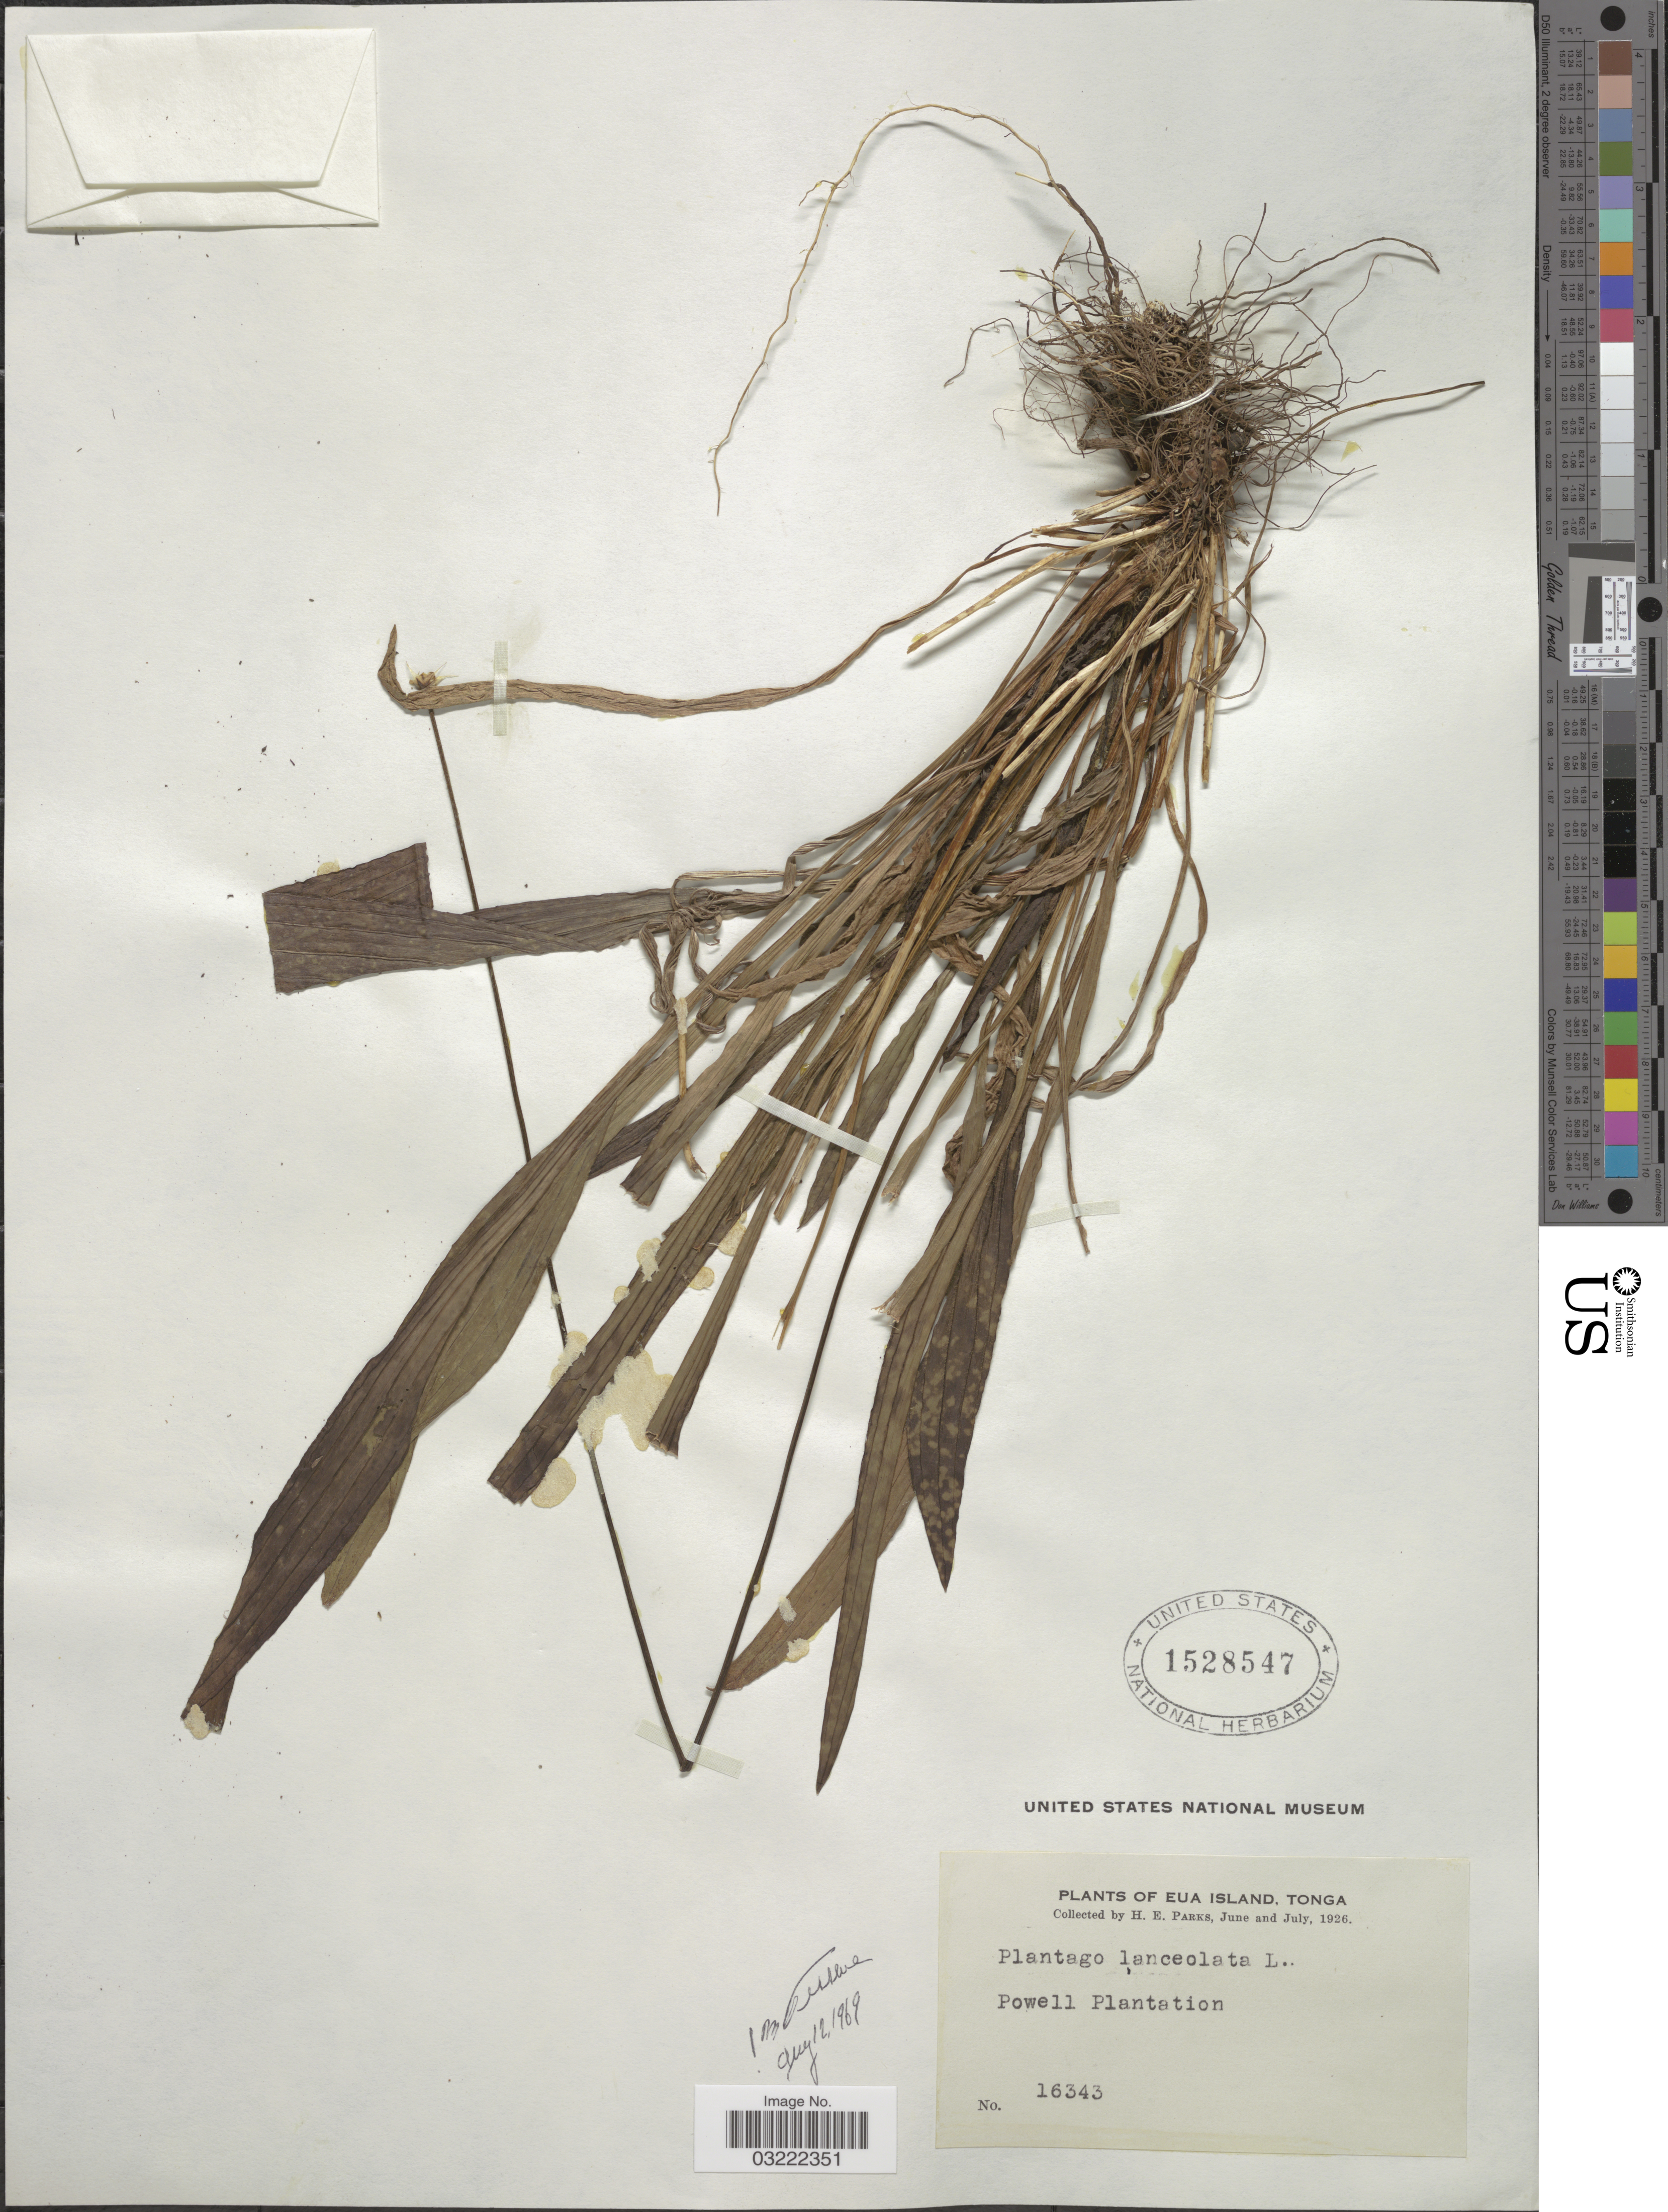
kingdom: Plantae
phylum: Tracheophyta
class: Magnoliopsida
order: Lamiales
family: Plantaginaceae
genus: Plantago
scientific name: Plantago lanceolata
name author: L.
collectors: H. E. Parks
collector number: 16343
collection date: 1926-06/1926-07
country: Tonga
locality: Eua Island, Powell Plantation.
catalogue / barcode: US 1528547